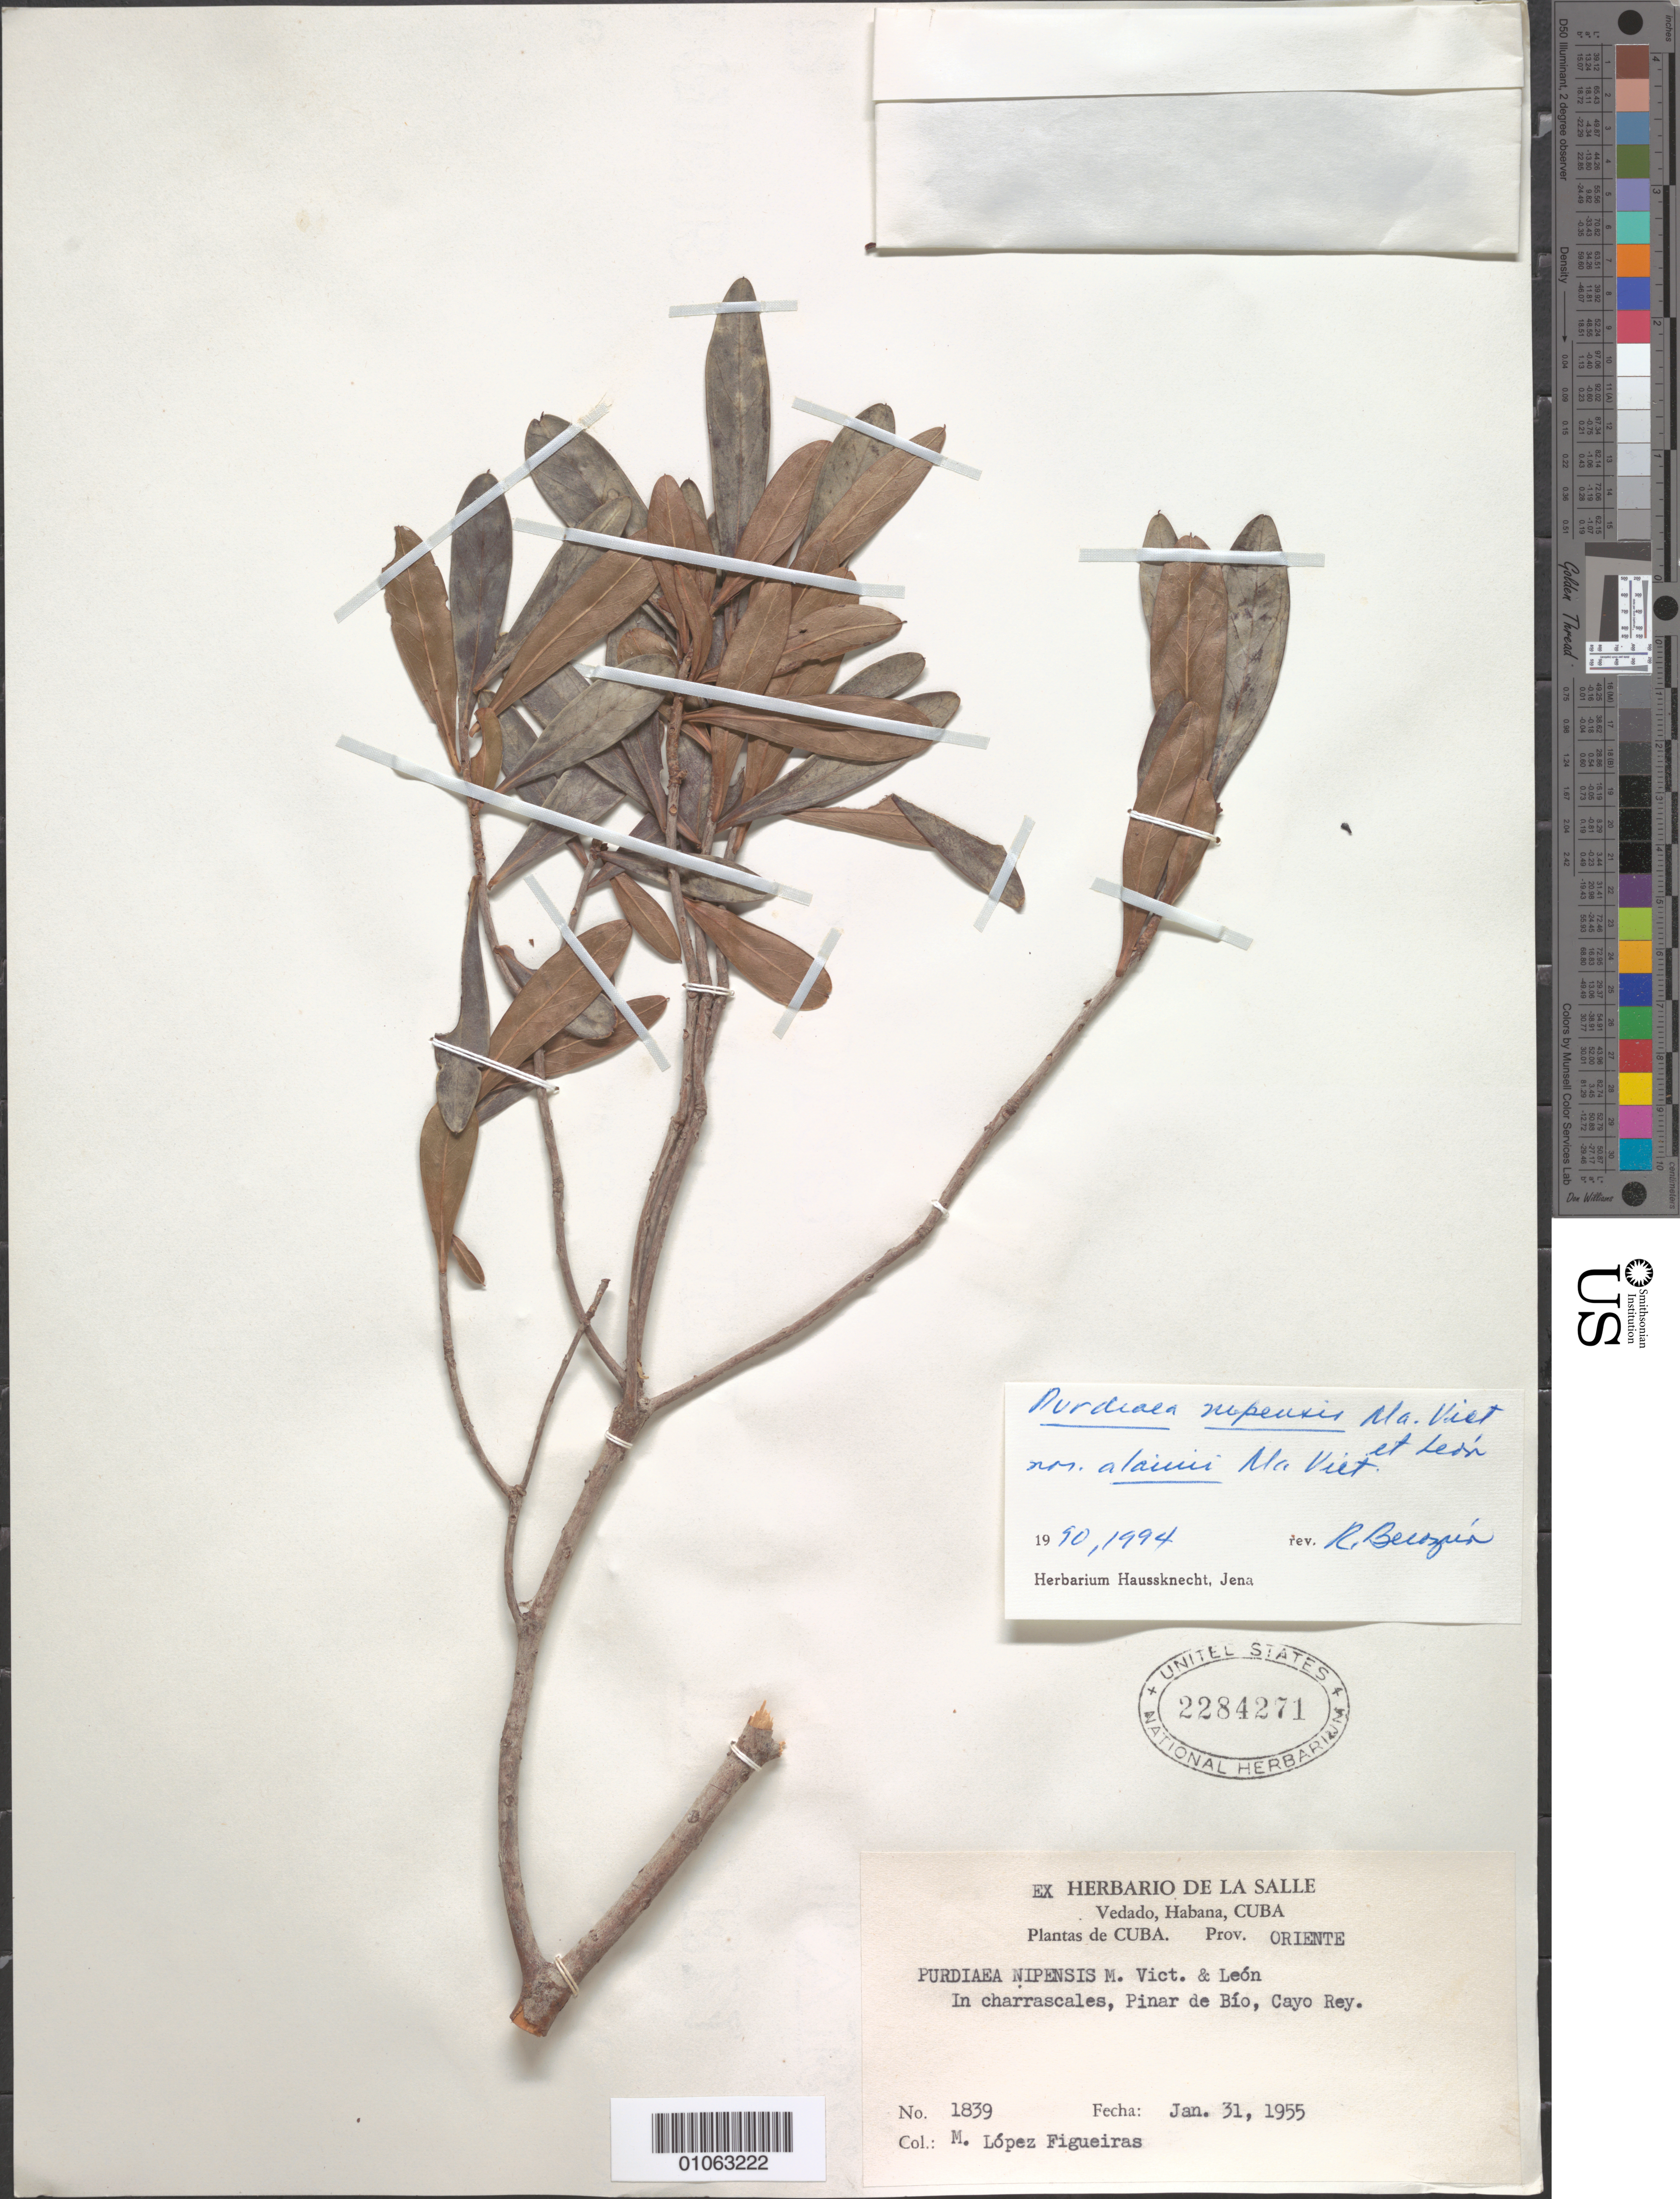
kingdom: Plantae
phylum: Tracheophyta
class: Magnoliopsida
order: Ericales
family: Clethraceae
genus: Purdiaea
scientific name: Purdiaea nipensis var. alainii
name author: Vict.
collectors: M. López Figueiras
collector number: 1839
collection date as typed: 31 Jan 1955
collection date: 1955-01-31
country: Cuba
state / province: Oriente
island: Cuba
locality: In Charrascales, Pinar del rio, Cayo rey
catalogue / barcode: US 2284271